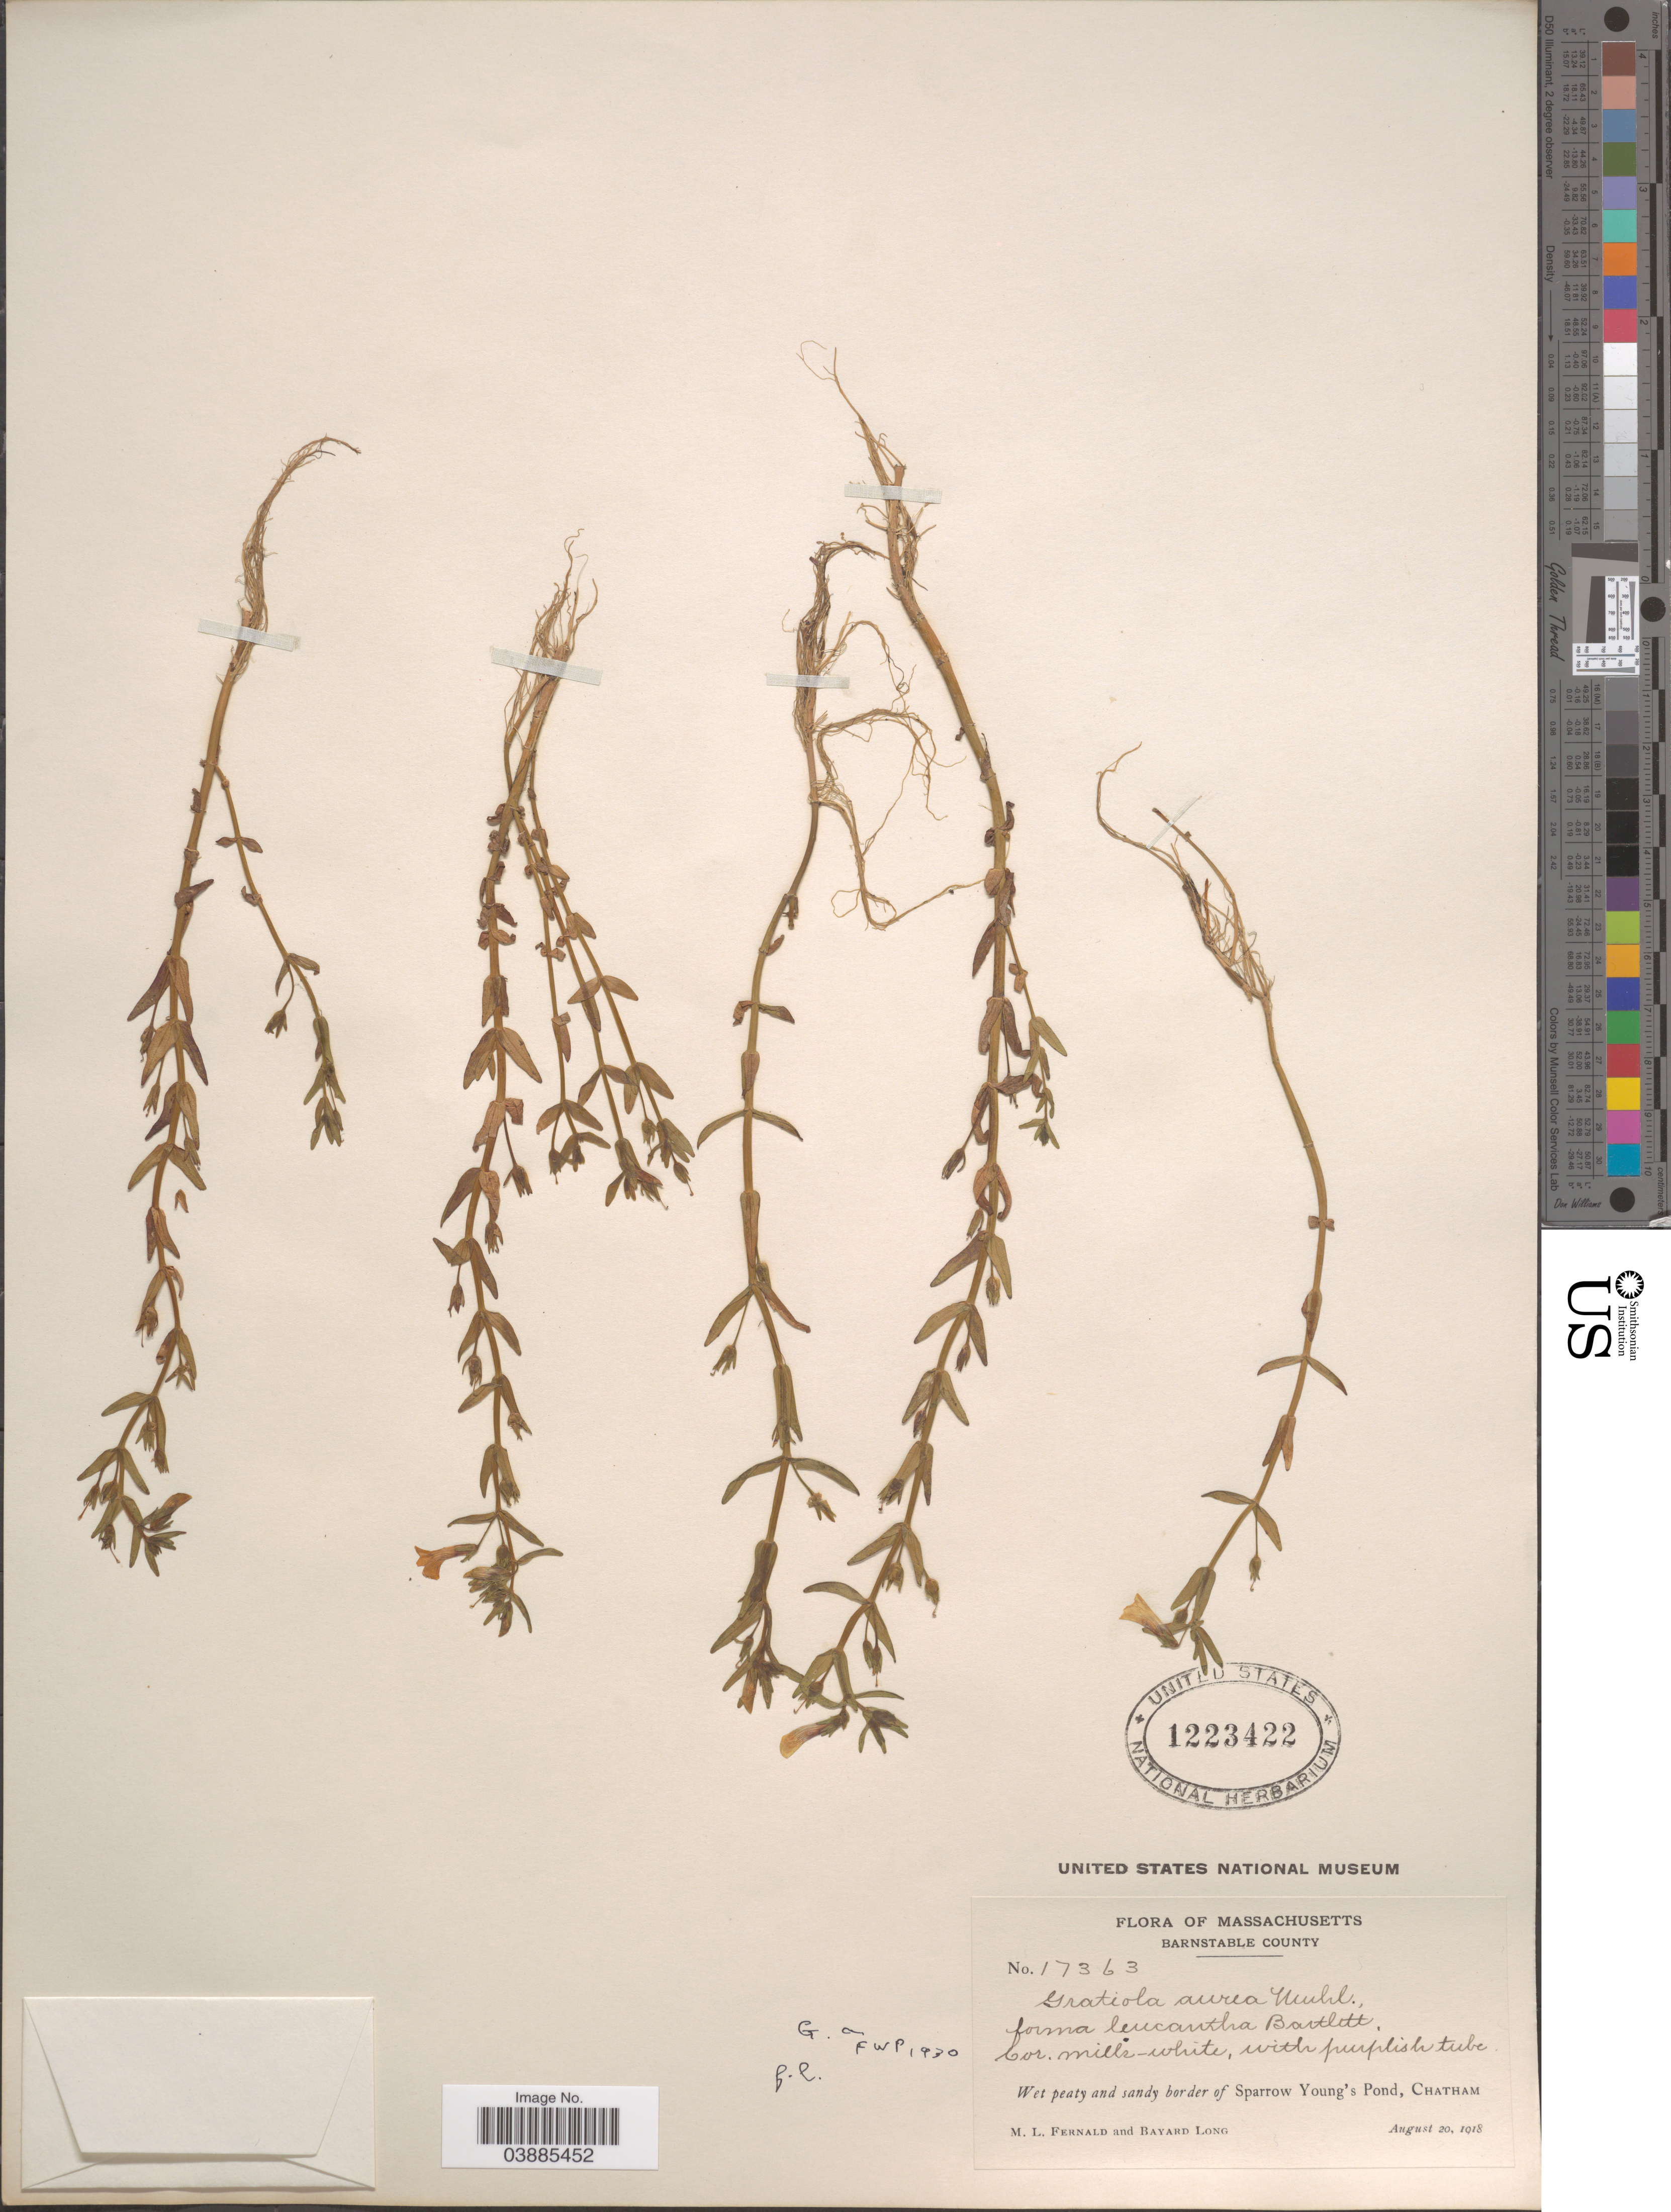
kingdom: Plantae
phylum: Tracheophyta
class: Magnoliopsida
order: Lamiales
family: Plantaginaceae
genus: Gratiola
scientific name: Gratiola aurea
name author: Pursh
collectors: M. L. Fernald & B. Long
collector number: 17363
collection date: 1918-08-20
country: United States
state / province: Massachusetts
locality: Barnstable County. Wet peaty and sandy border of Sparrow Young's Pond, Chatham.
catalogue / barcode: US 1223422